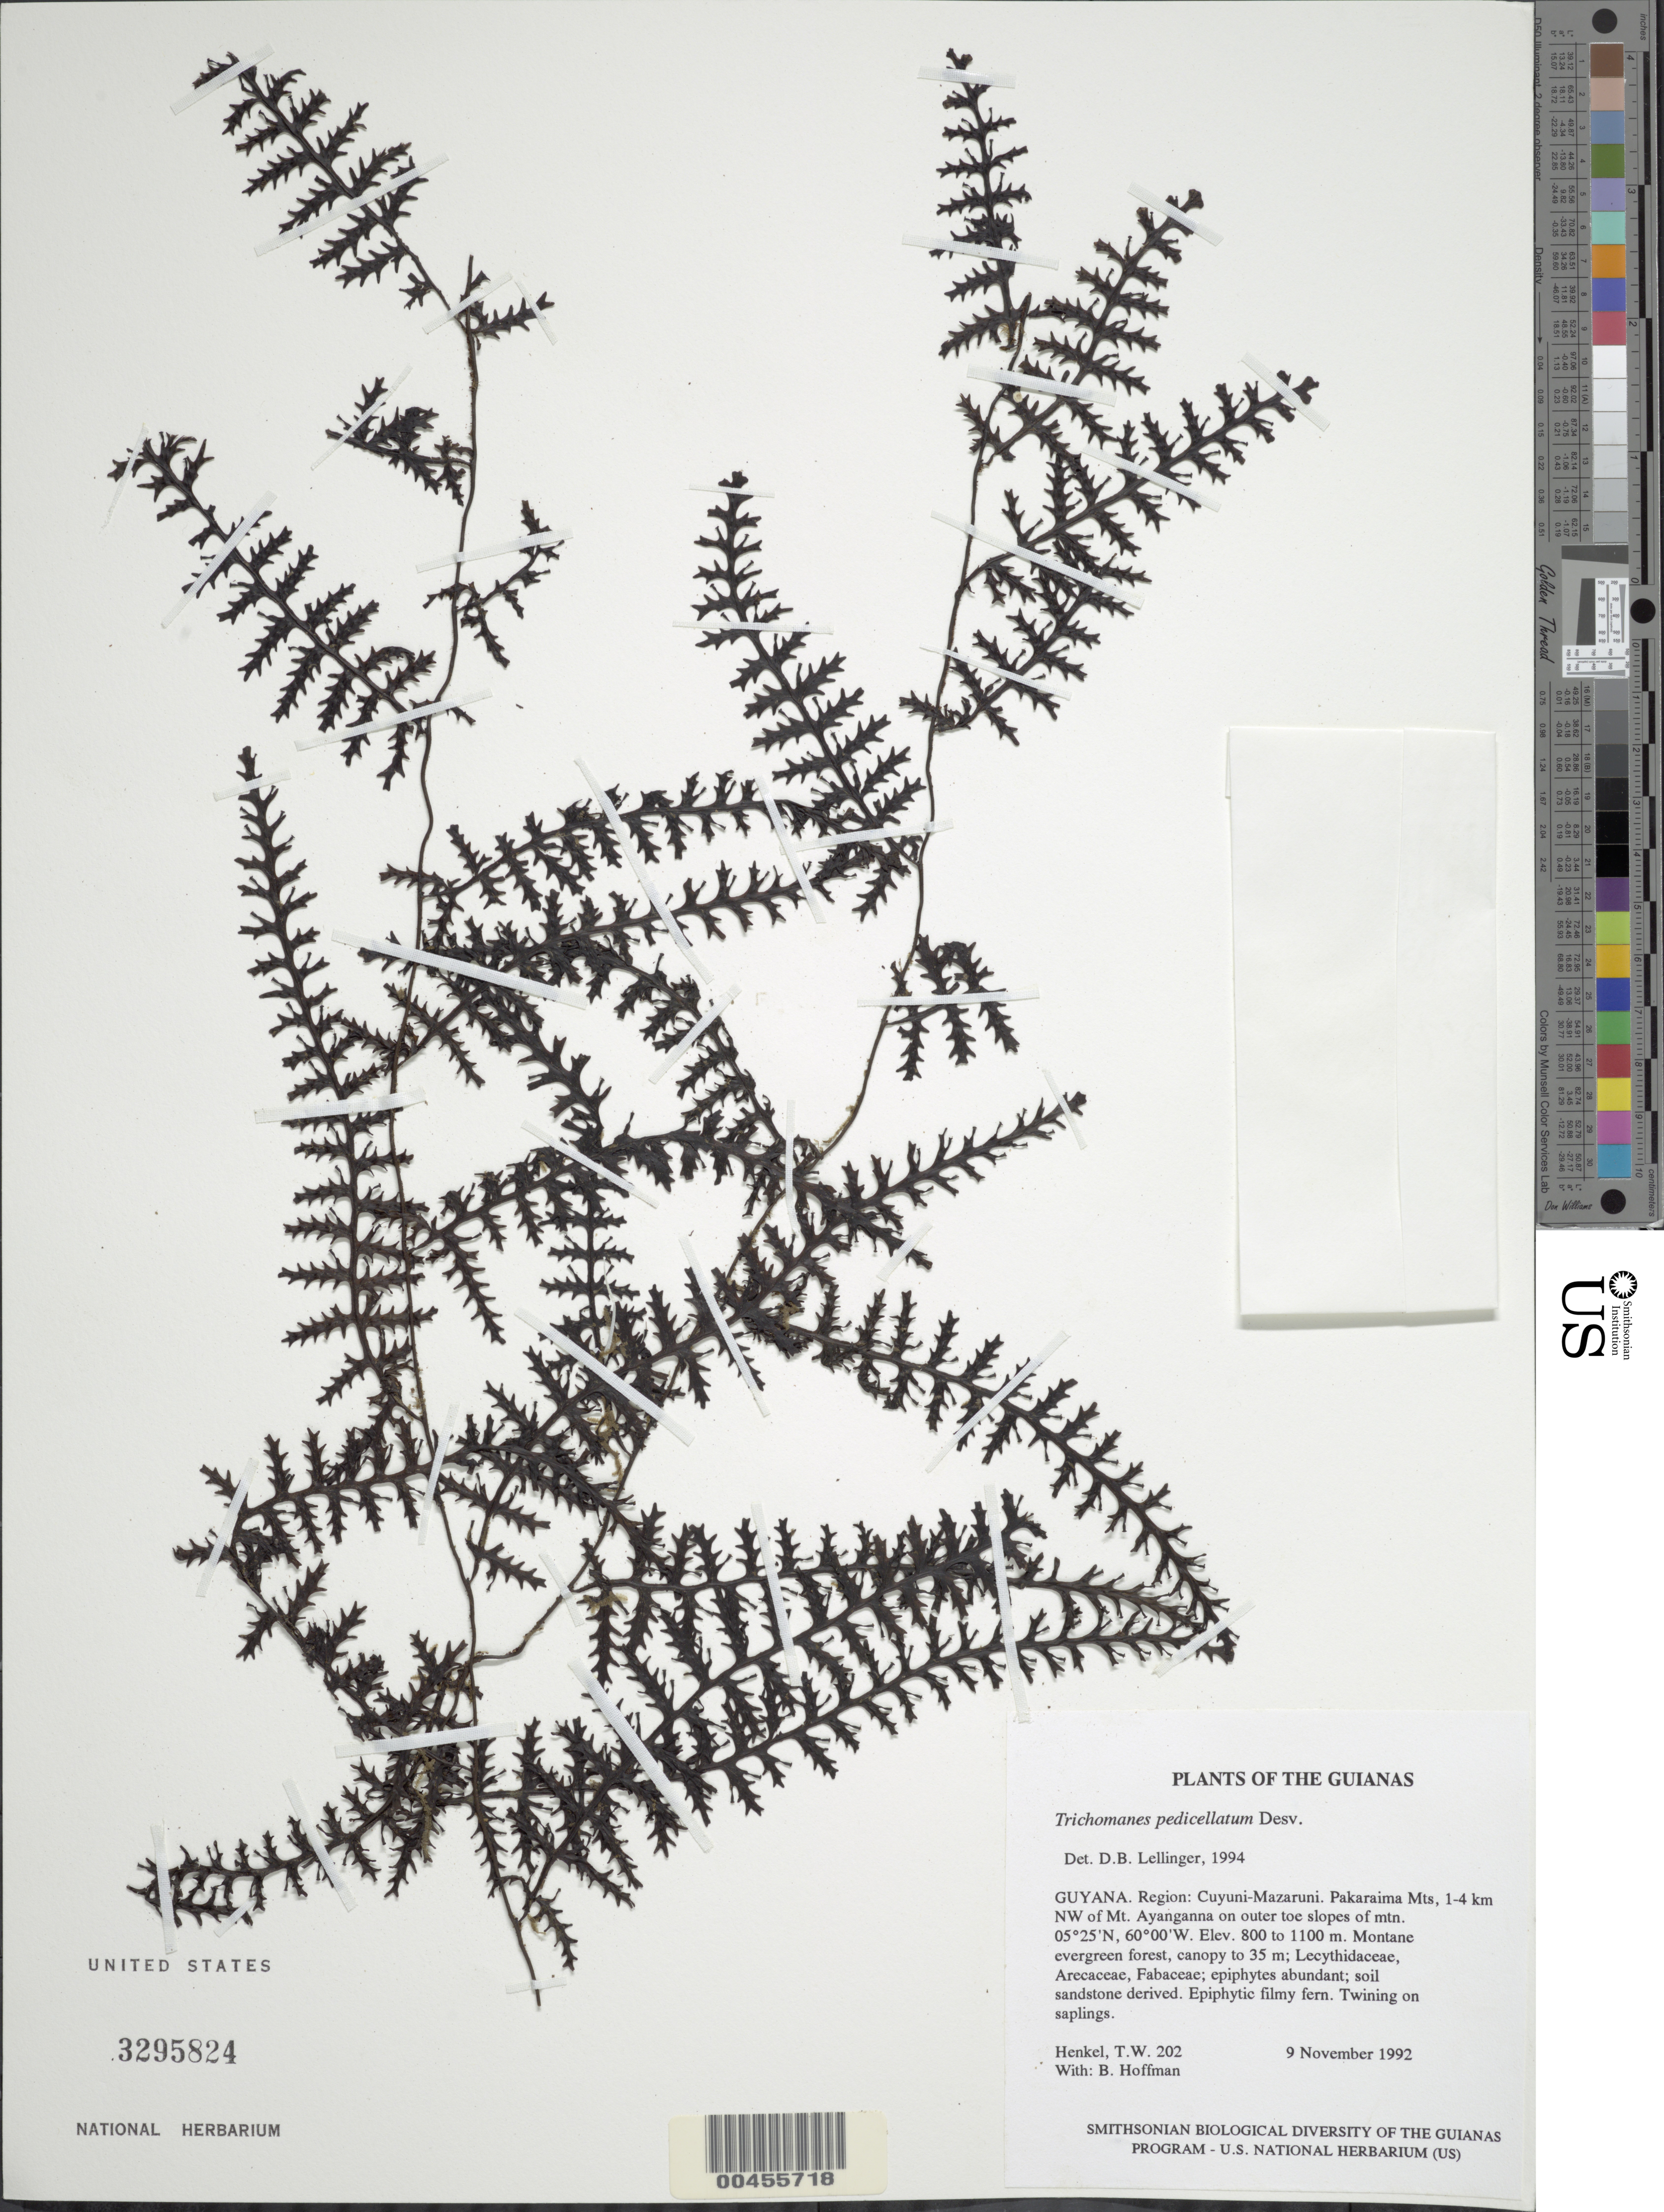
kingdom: Plantae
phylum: Tracheophyta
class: Polypodiopsida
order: Hymenophyllales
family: Hymenophyllaceae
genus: Trichomanes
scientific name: Trichomanes pedicellatum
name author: Desv.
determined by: Lellinger, David B., (BOT), Smithsonian Institution - National Museum of Natural History (UNITED STATES)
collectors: T. Henkel & B. Hoffman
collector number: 202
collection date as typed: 9 November 1992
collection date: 1992-11-09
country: Guyana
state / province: Cuyuni-Mazaruni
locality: Pakaraima Mts, 1-4 km NW of Mt. Ayanganna on outer toe slopes of mtn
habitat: Montane evergreen forest, canopy to 35 m; Lecythidaceae, Arecaceae, Fabaceae; epiphytes abundant; soil sandstone derived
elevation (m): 800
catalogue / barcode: US 3295824